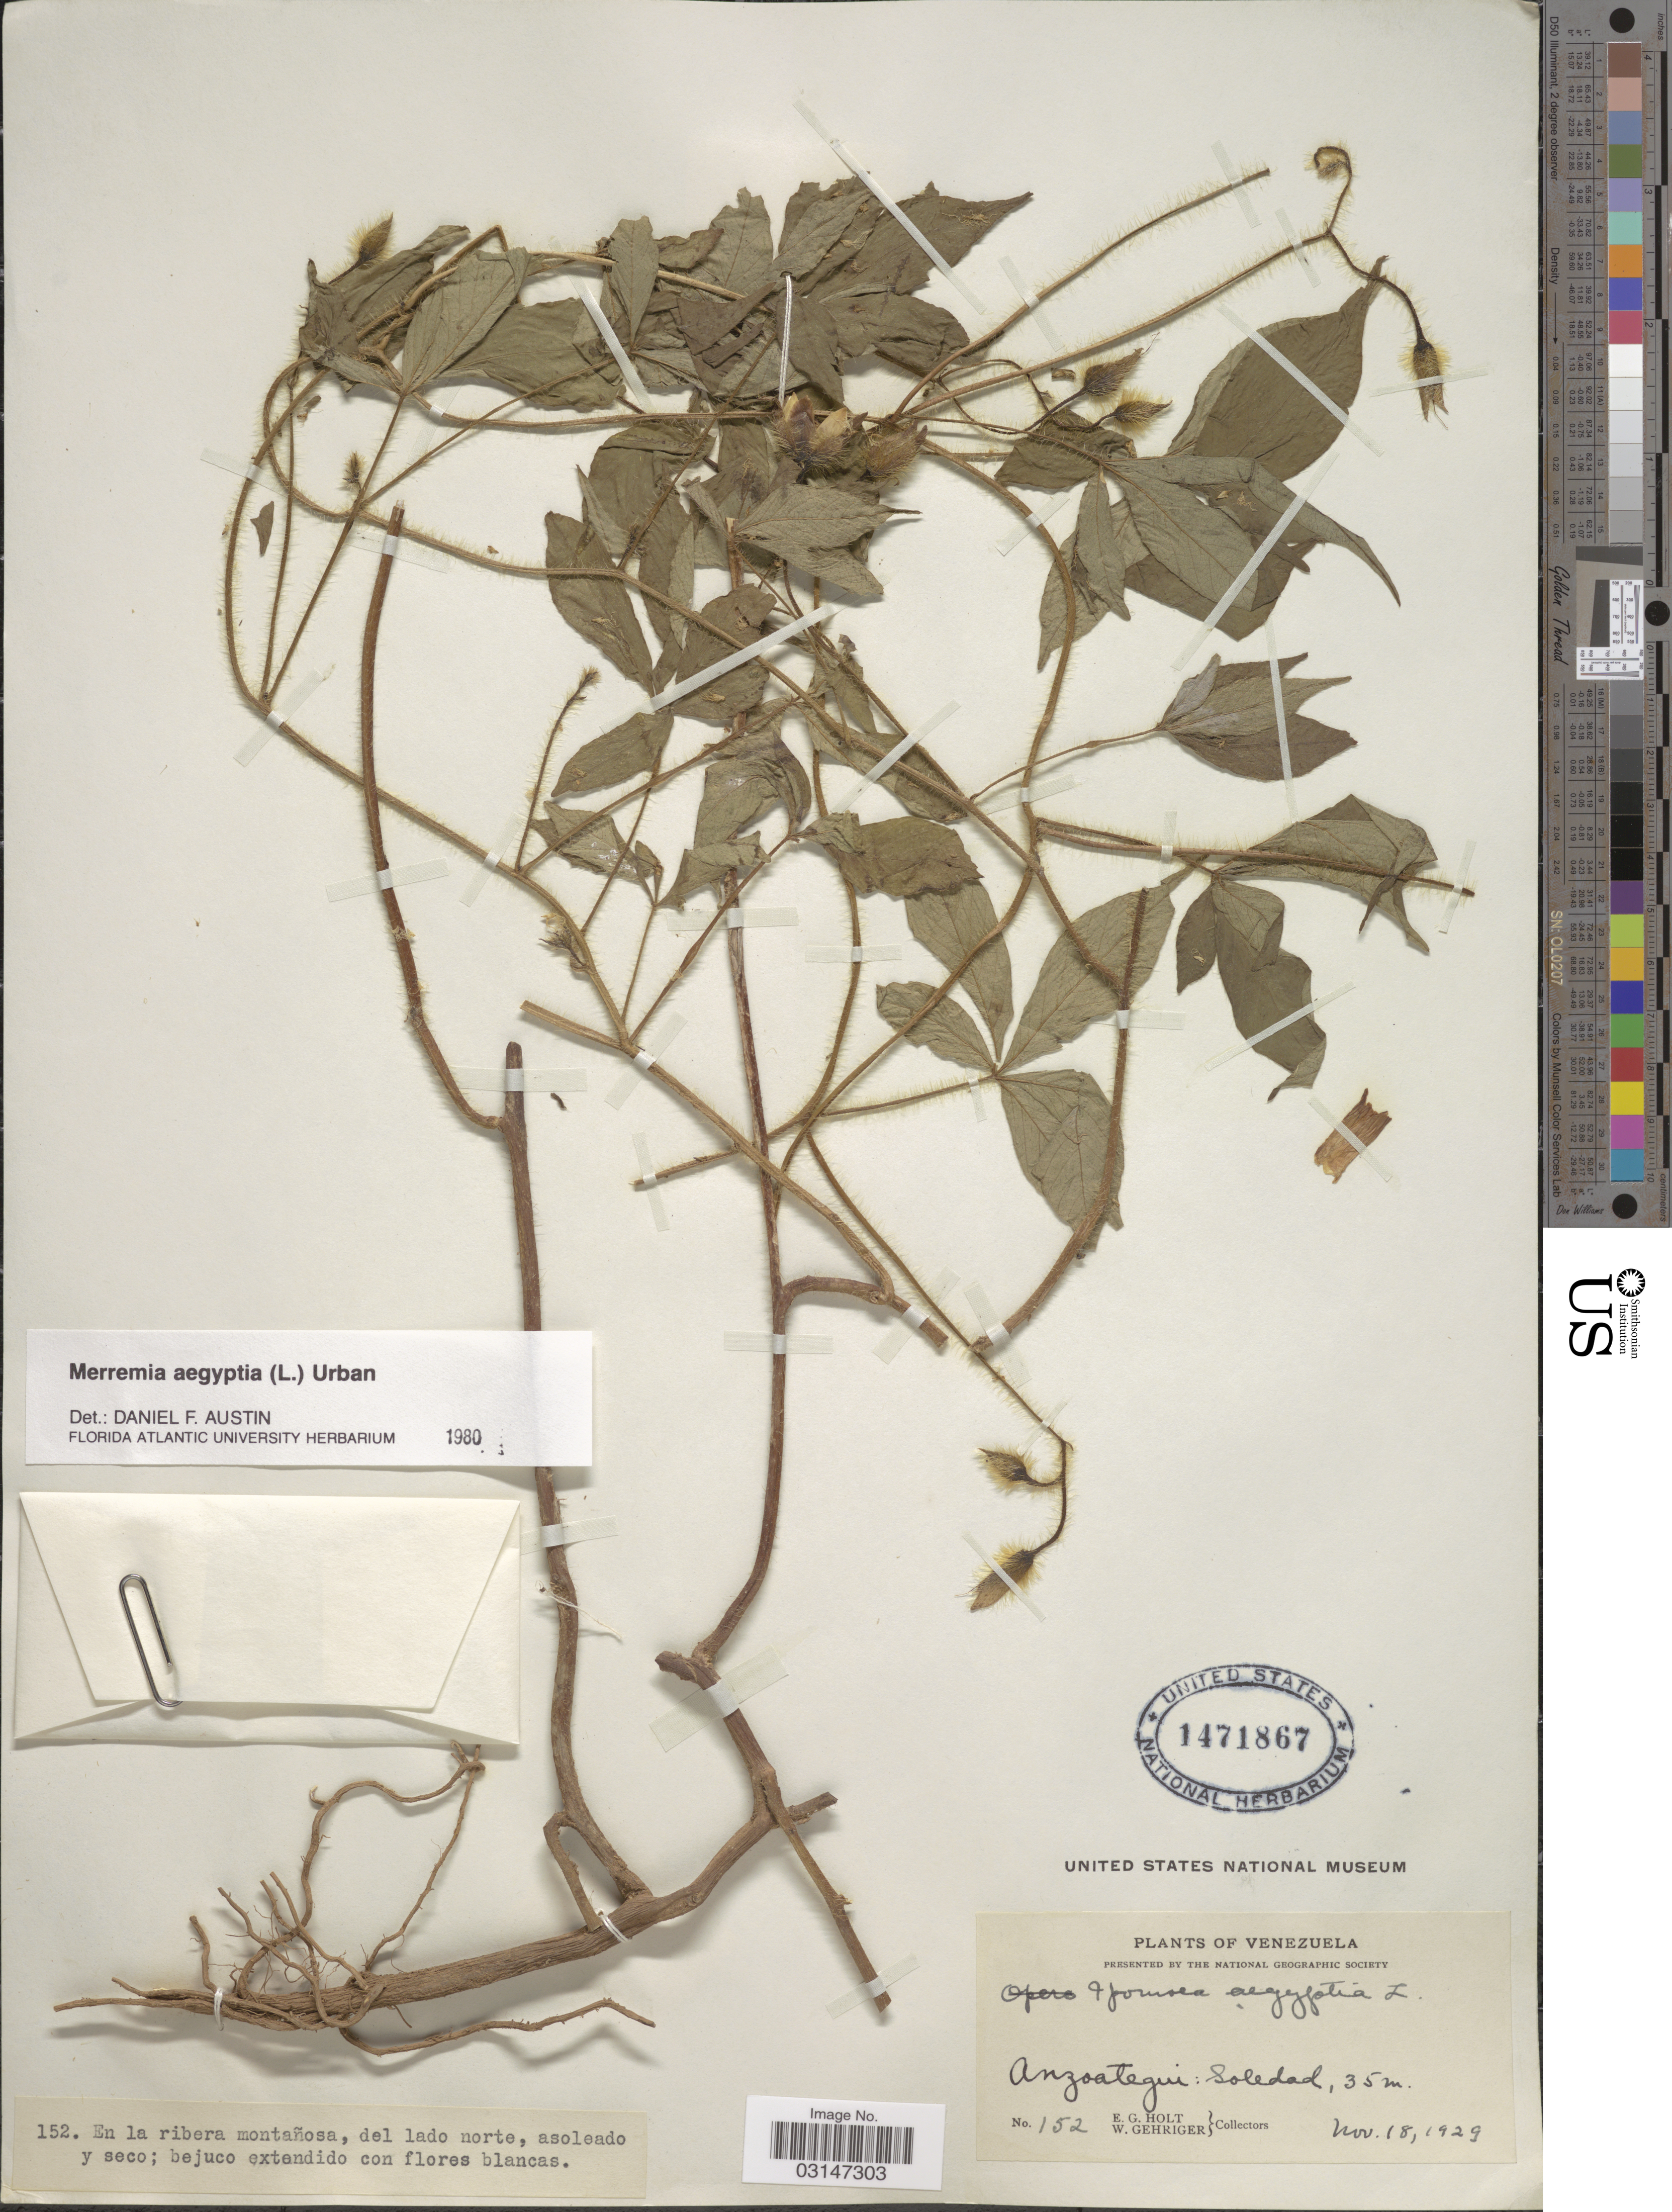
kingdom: Plantae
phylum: Tracheophyta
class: Magnoliopsida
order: Solanales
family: Convolvulaceae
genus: Distimake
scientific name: Distimake aegyptius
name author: (L.) A. R. Simões & Staples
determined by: Strong, Mark T., (BOT), Smithsonian Institution - National Museum of Natural History (UNITED STATES)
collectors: E. G. Holt & W. Gehriger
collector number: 152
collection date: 1929-11-18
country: Venezuela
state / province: Anzoategui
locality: Soledad.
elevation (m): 35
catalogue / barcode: US 1471867